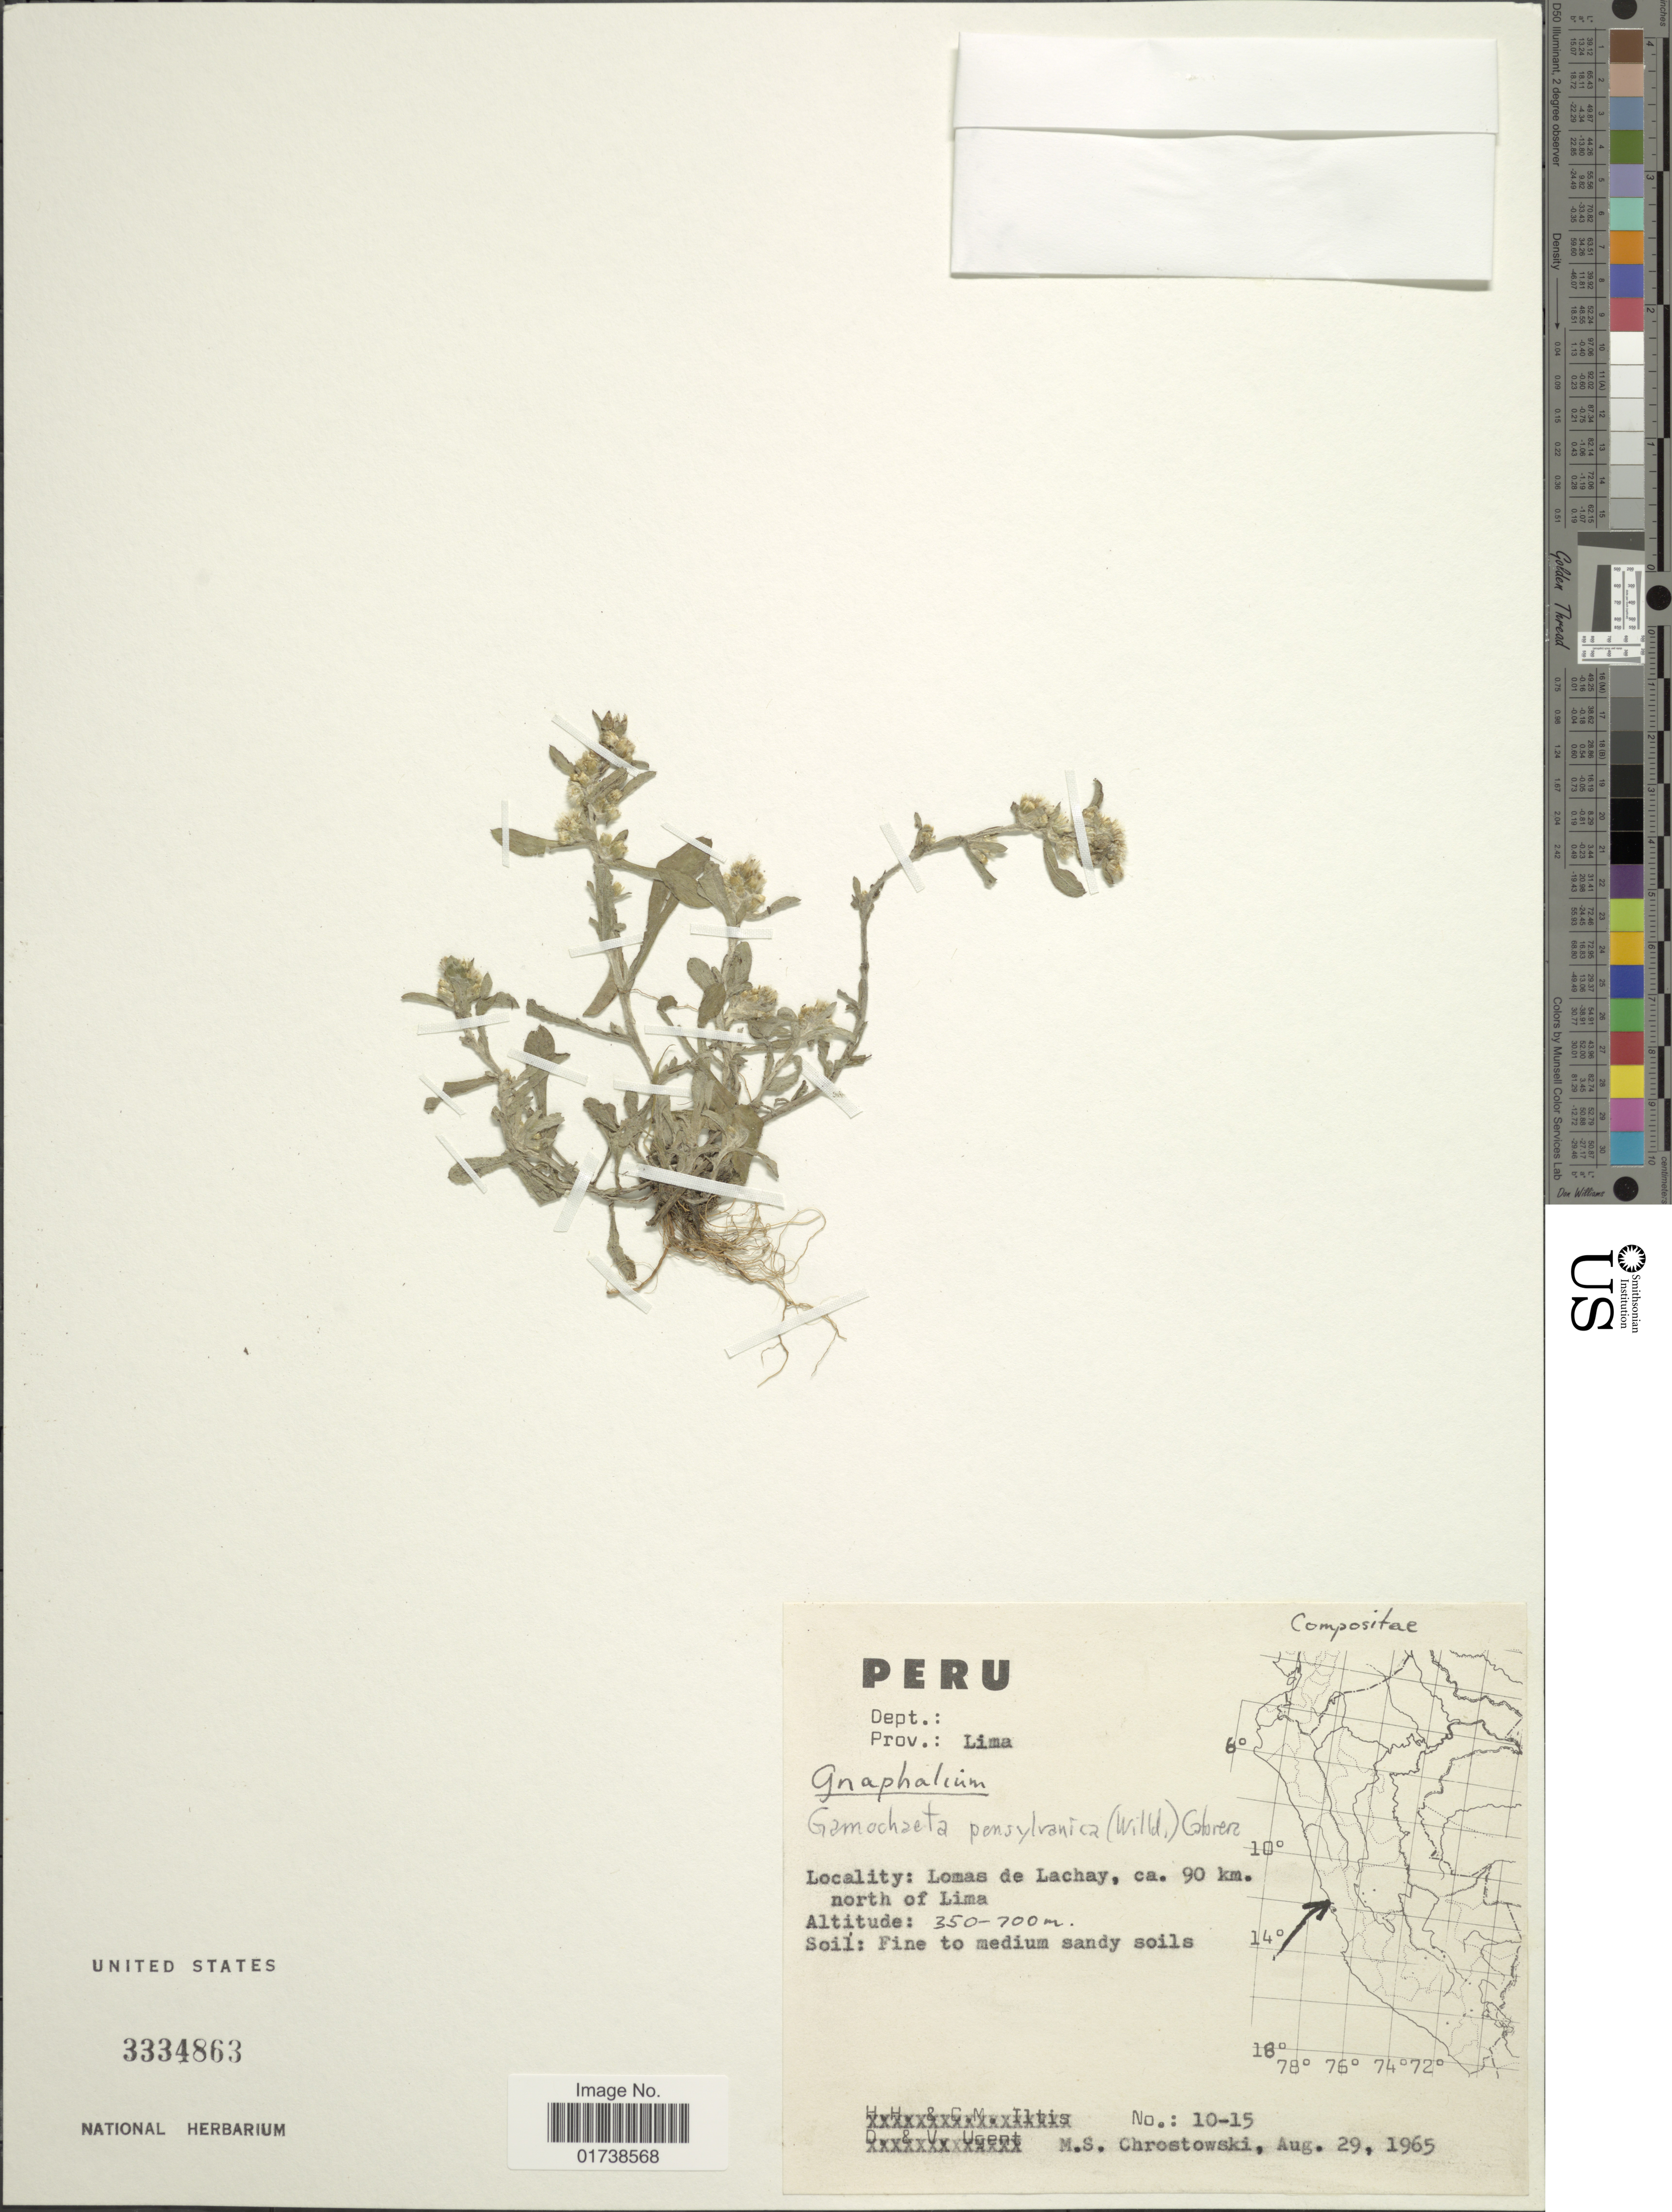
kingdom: Plantae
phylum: Tracheophyta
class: Magnoliopsida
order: Asterales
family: Asteraceae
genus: Gamochaeta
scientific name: Gamochaeta pensylvanica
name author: (Willd.) Cabrera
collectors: M. Chrostowski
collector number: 10-15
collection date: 1965-08-29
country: Peru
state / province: Lima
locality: Lomas de Lachay, ca. 90 km. north of Lima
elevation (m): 350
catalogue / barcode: US 3334863